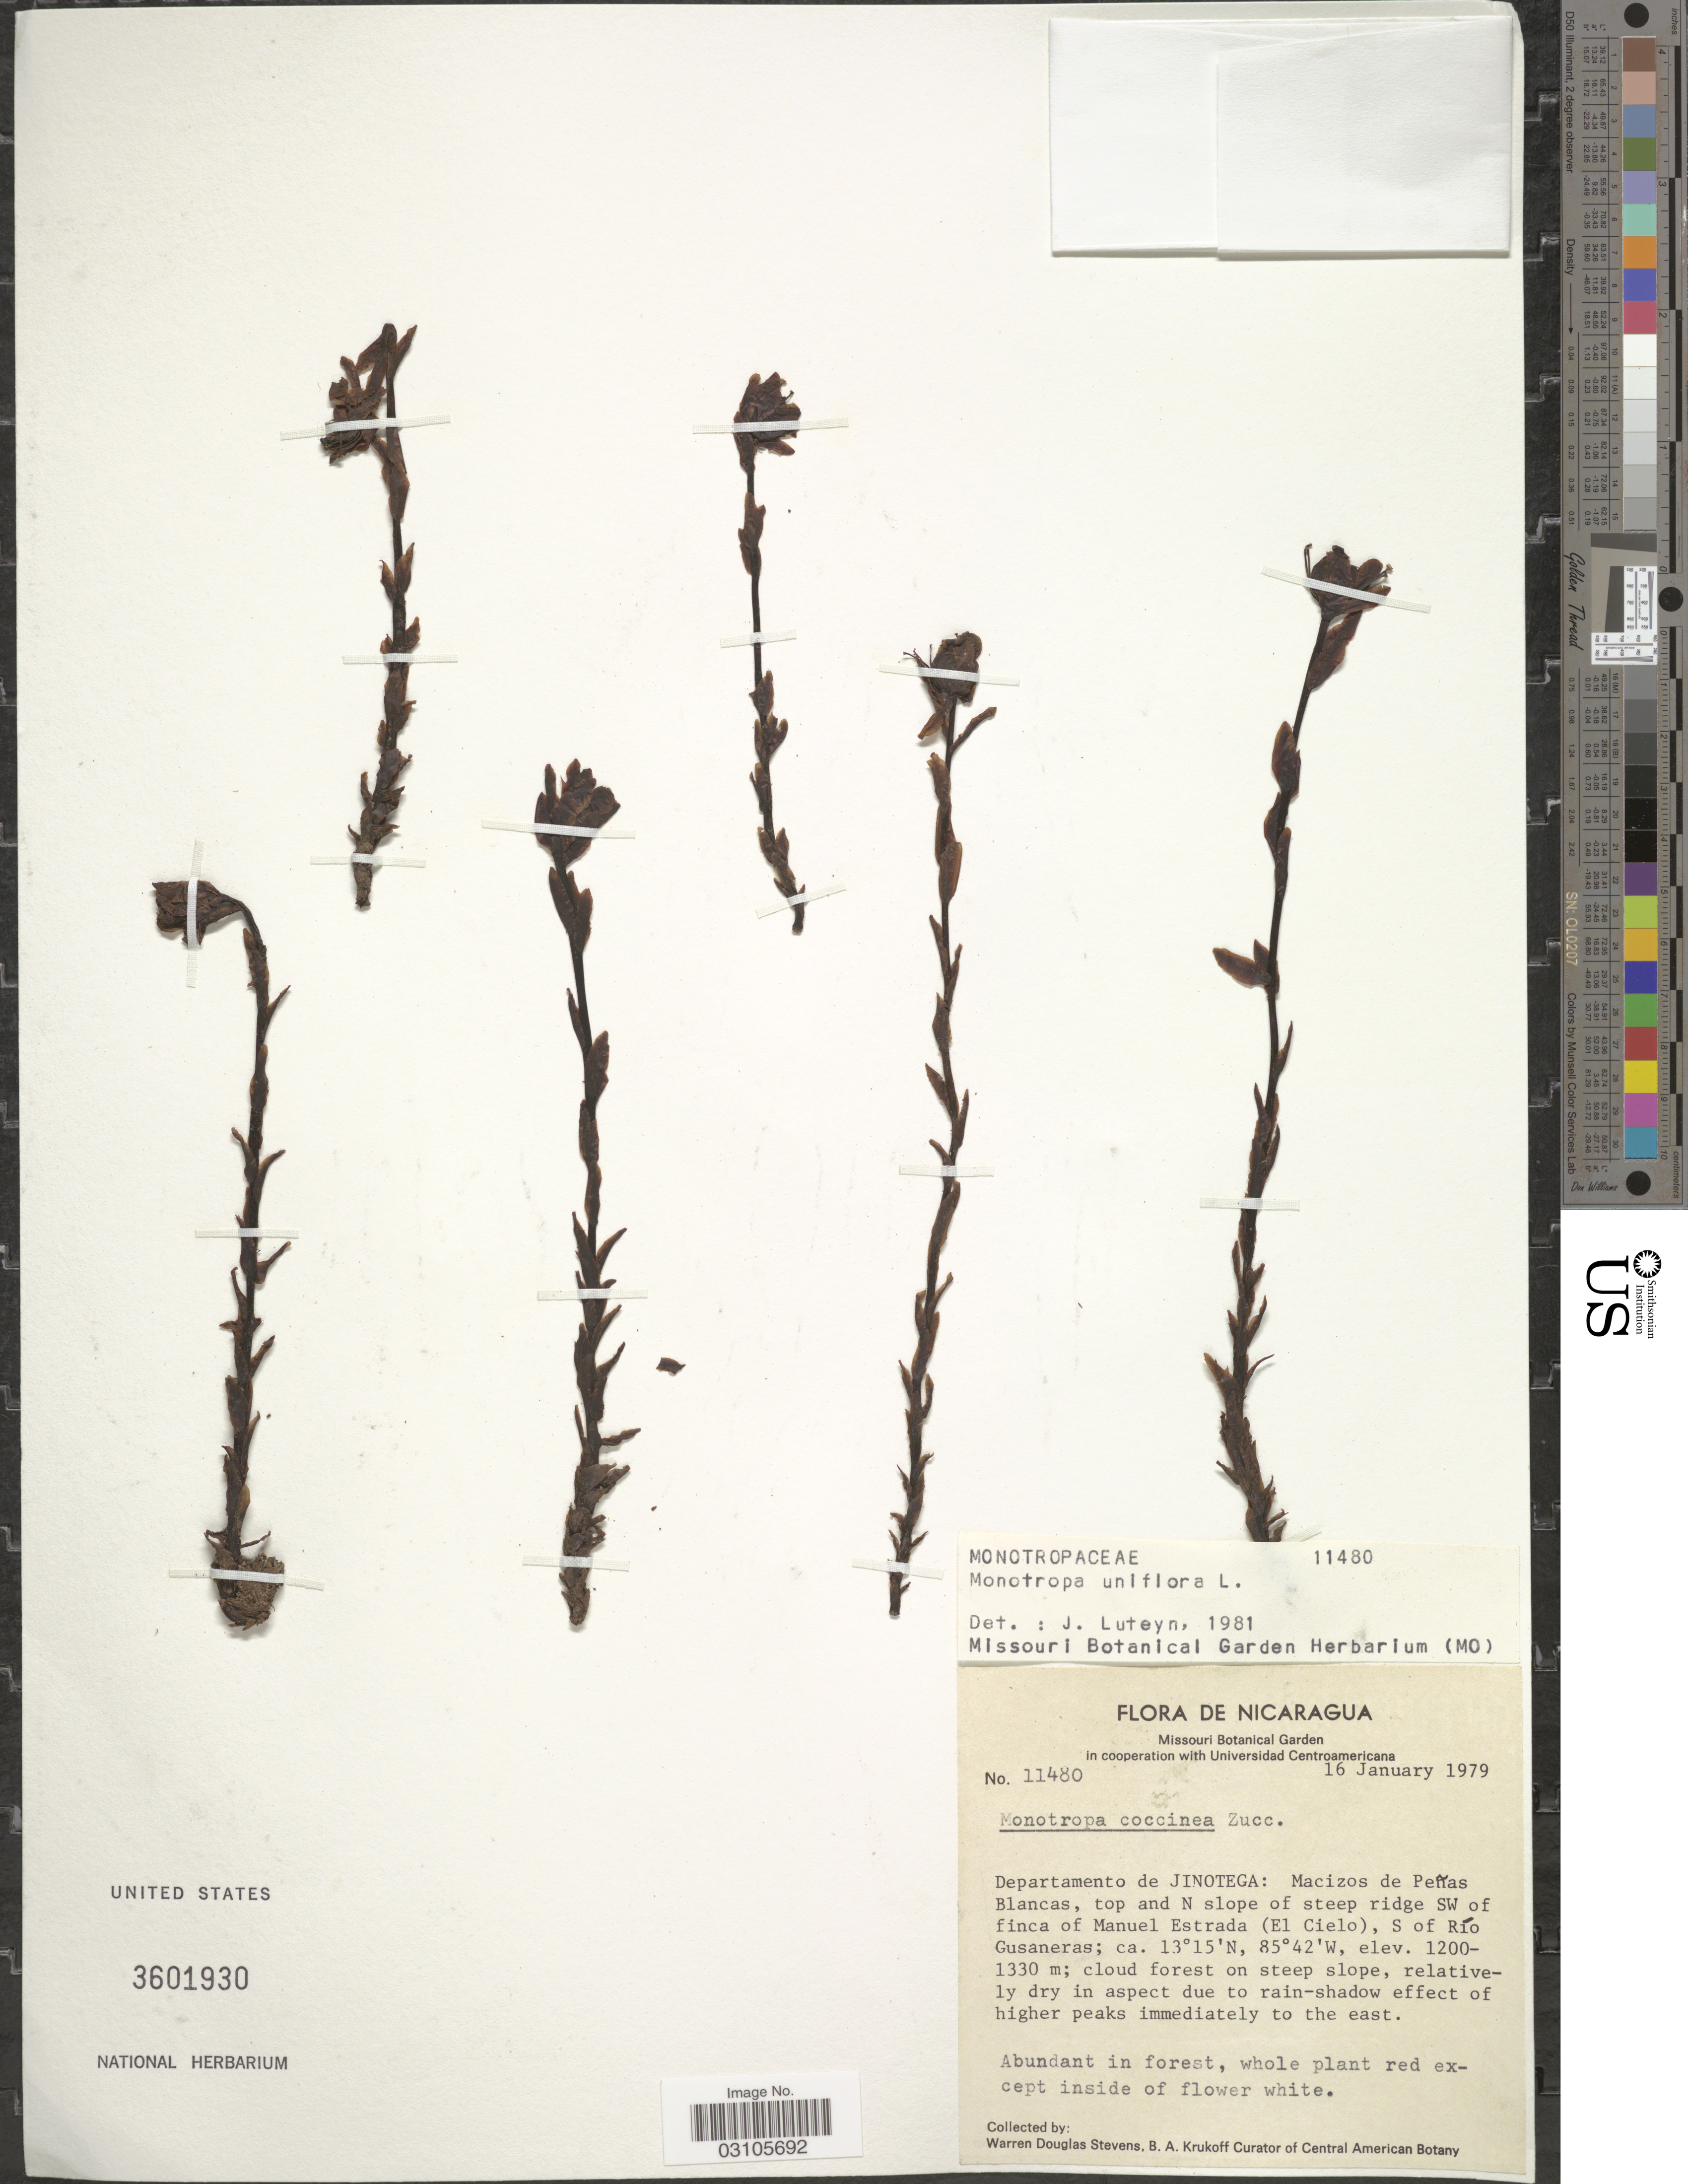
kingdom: Plantae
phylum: Tracheophyta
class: Magnoliopsida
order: Ericales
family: Ericaceae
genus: Monotropa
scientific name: Monotropa uniflora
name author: L.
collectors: W. D. Stevens & B. A. Krukoff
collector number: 11480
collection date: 1979-01-16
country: Nicaragua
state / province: Jinotega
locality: Departamento de Jinotega: Macizos de Peñas Blancas, top and N slope of steep ridge SW of finca of Manuel Estrada (El Cielo), S of Río Gusaneras.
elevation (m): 1200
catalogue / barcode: US 3601930